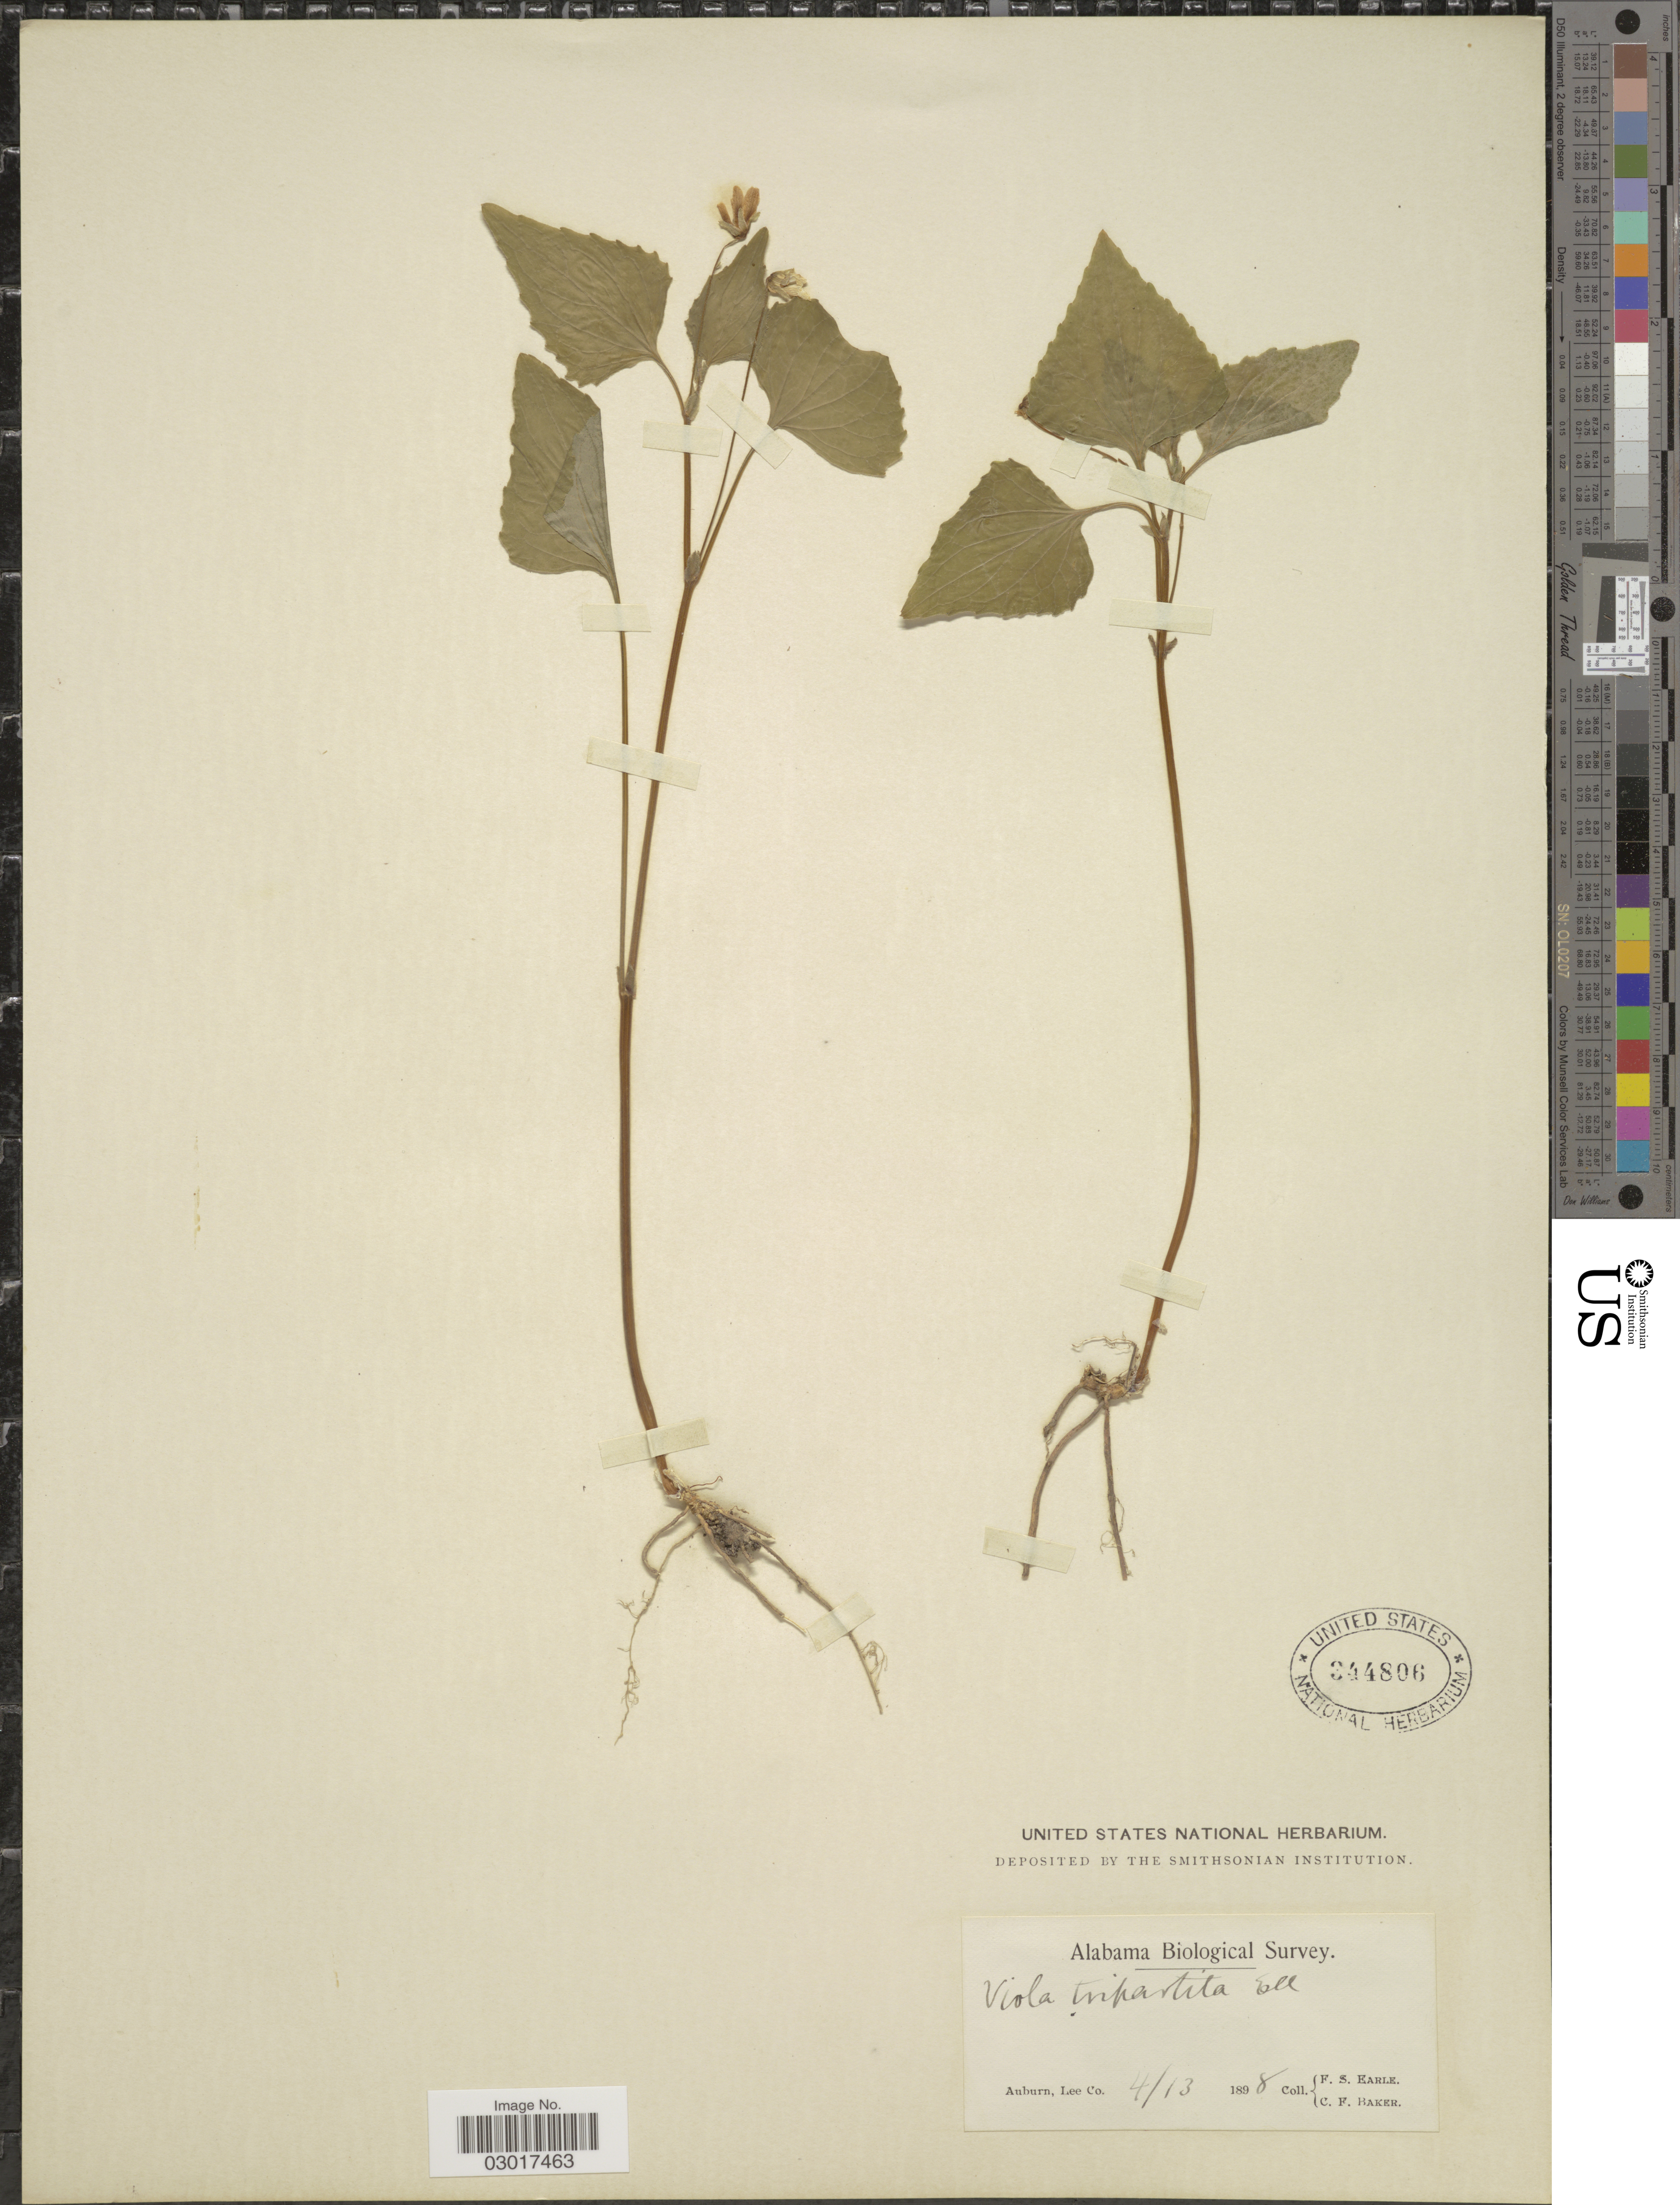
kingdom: Plantae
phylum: Tracheophyta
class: Magnoliopsida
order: Malpighiales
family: Violaceae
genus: Viola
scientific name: Viola tripartita var. glaberrima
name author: (Ging.) R.M. Harper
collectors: F. S. Earle & C. F. Baker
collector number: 13041898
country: United States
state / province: Alabama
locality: Auburn, Lee Co.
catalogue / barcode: US 344806